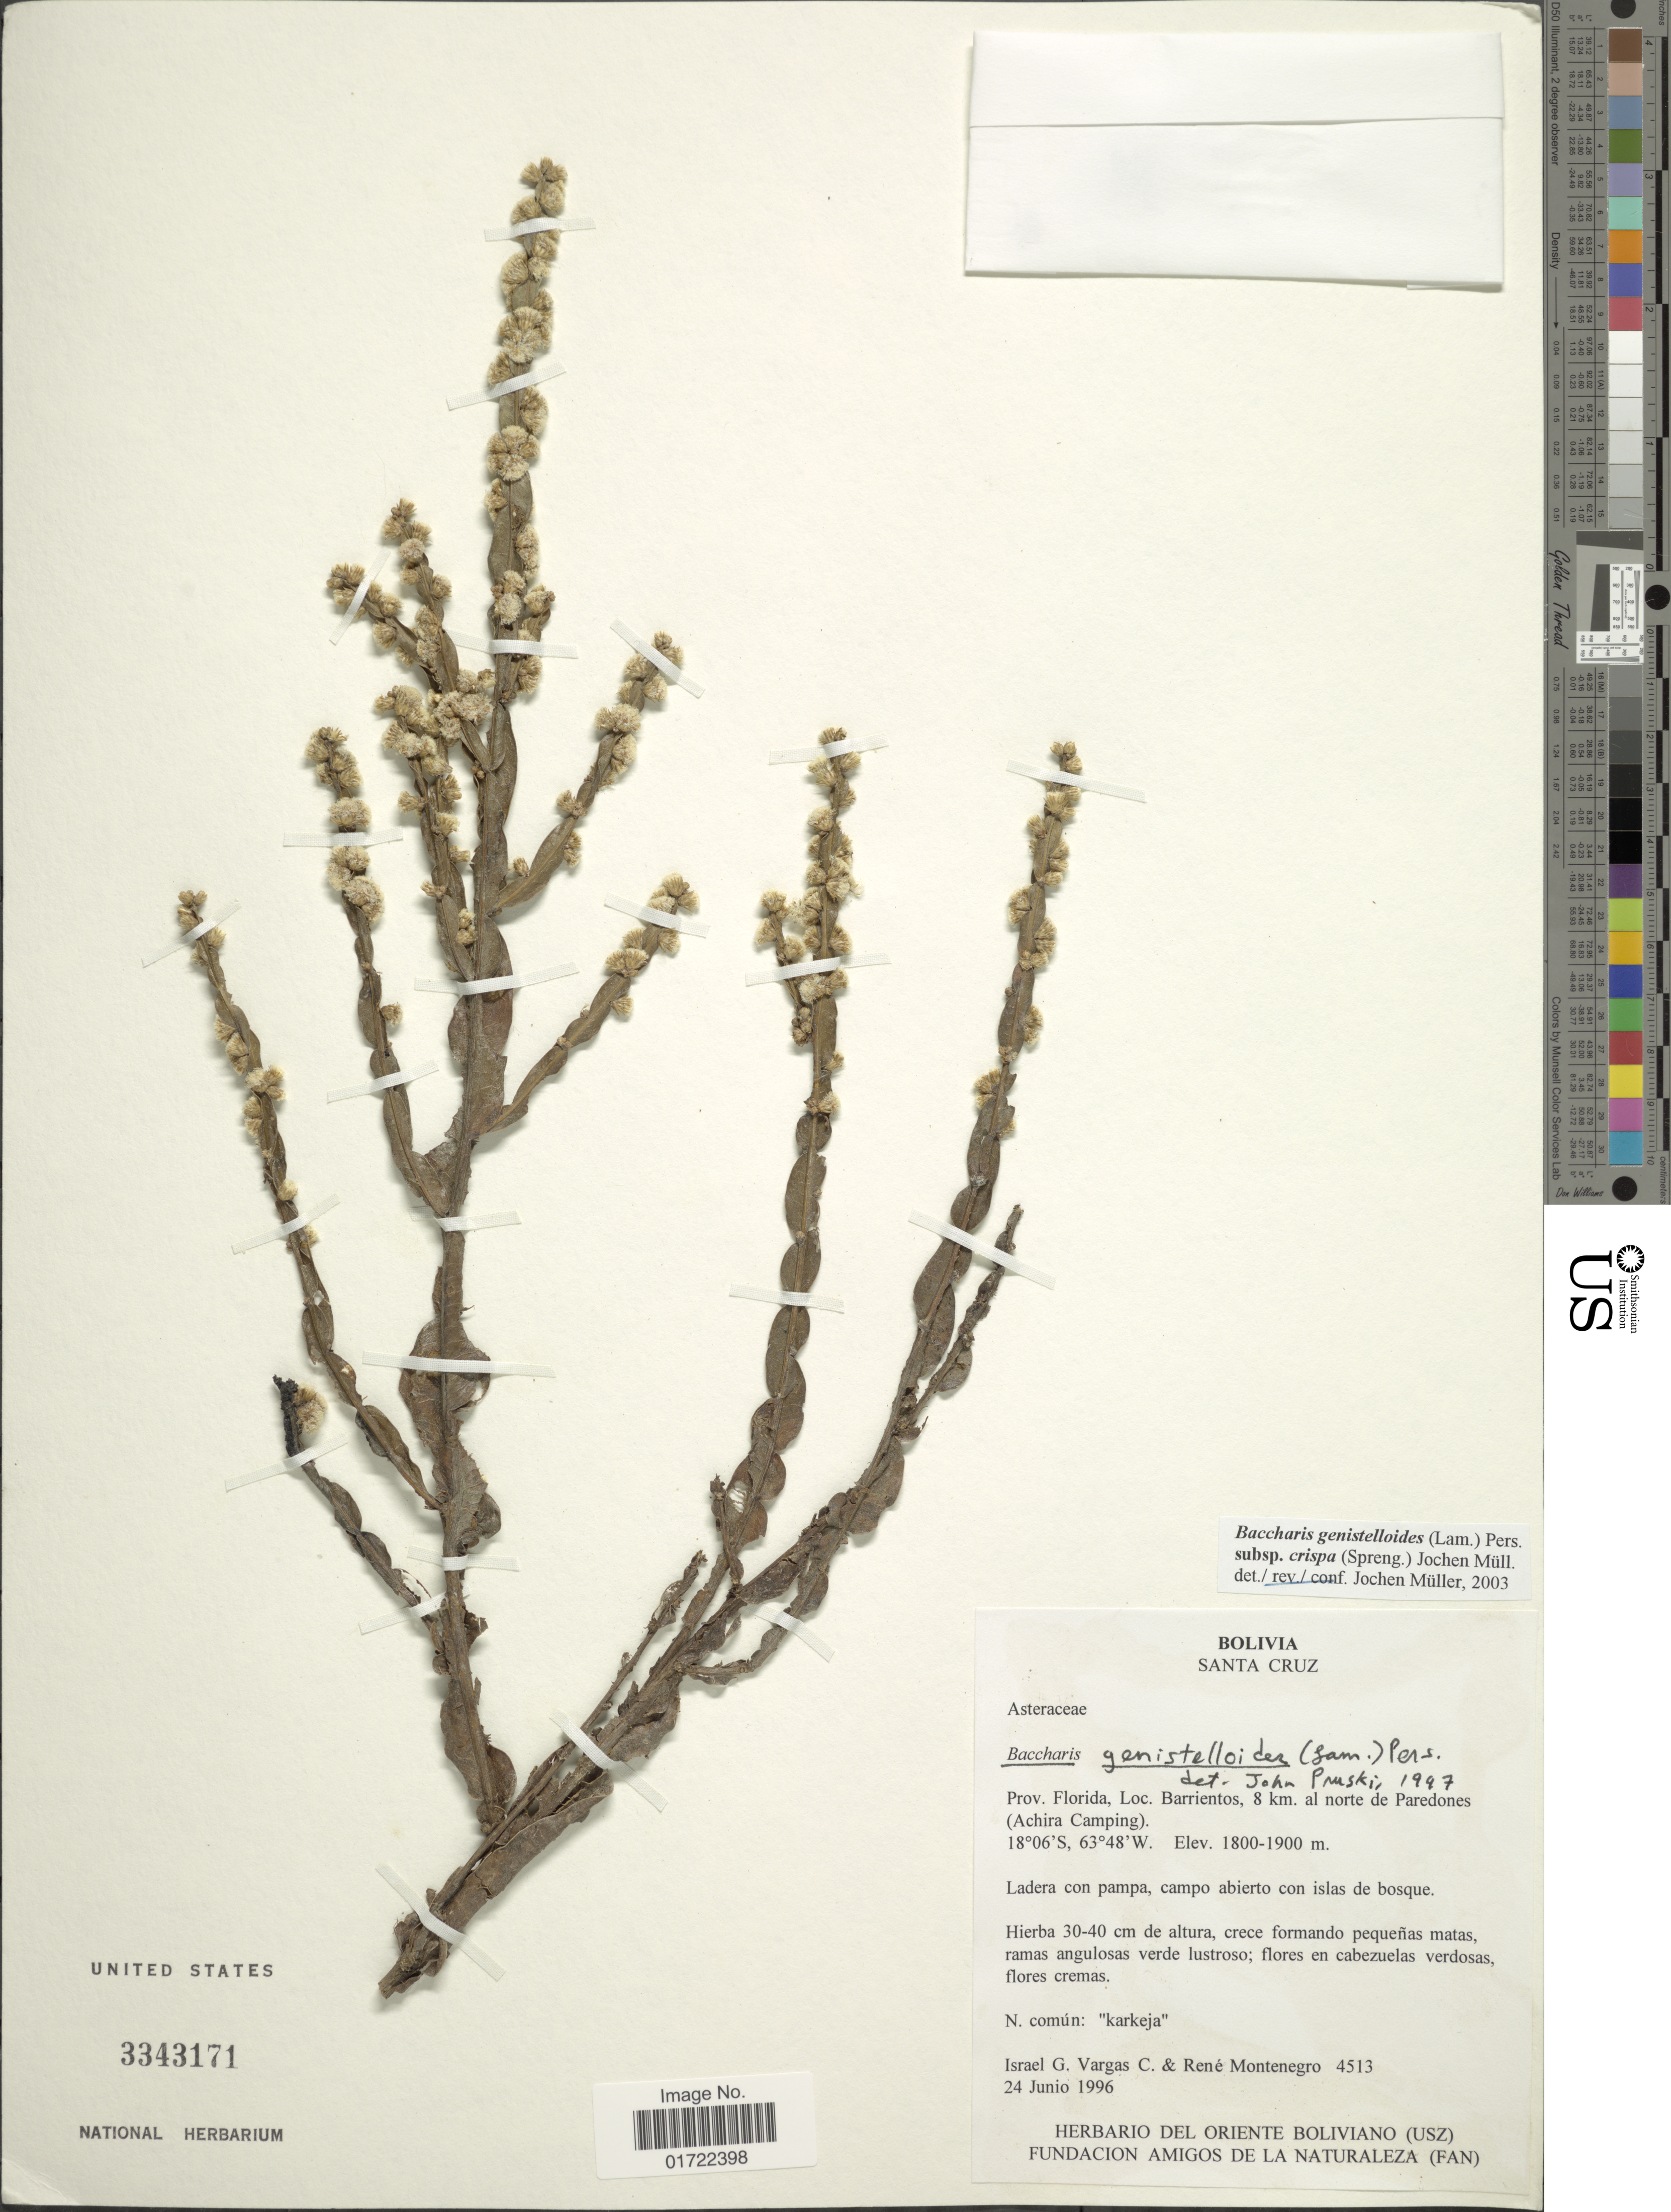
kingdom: Plantae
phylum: Tracheophyta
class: Magnoliopsida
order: Asterales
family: Asteraceae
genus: Baccharis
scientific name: Baccharis genistelloides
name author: (Lam.) Pers.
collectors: I. G. Vargas C. & R. Montenegro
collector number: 4513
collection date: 1996-06-24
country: Bolivia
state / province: Santa Cruz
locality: Prov. Florida, Barrientos, 8 km al norte de Paredones (Achira Camping)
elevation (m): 1800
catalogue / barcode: US 3343171